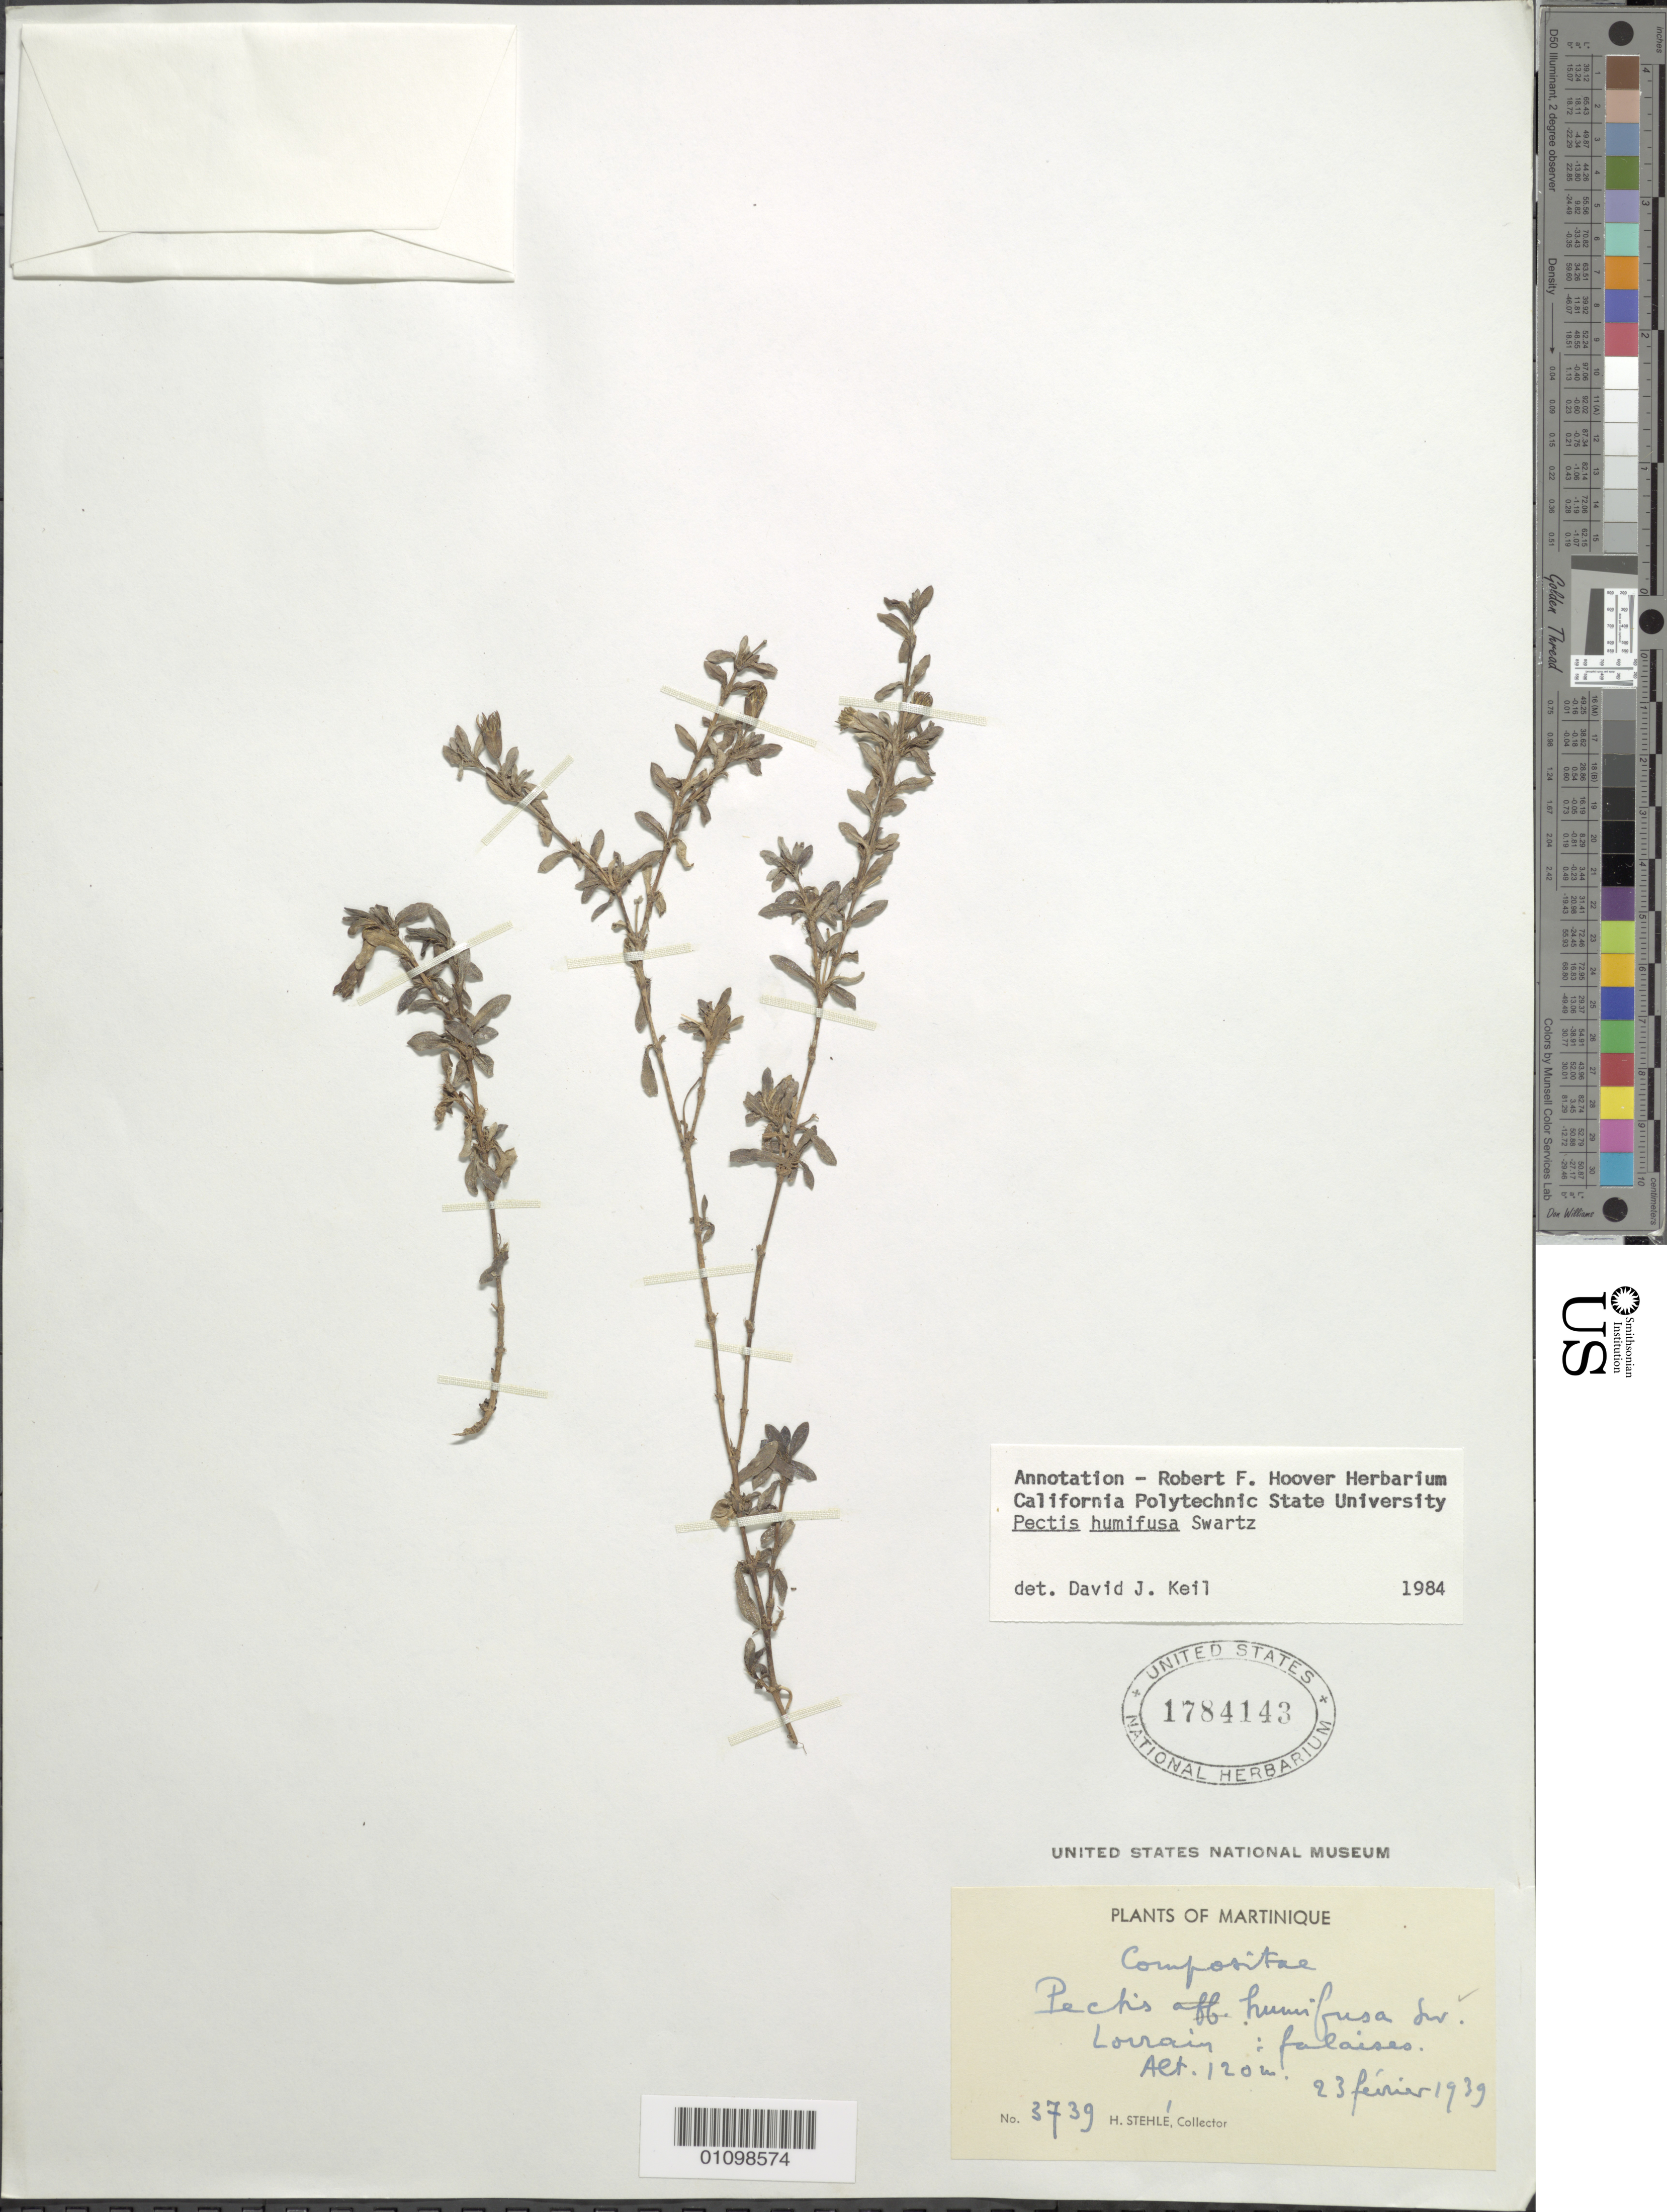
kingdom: Plantae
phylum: Tracheophyta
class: Magnoliopsida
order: Asterales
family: Asteraceae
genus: Pectis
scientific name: Pectis humifusa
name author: Sw.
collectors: H. Stehlé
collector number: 3739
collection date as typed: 23 Feb 1939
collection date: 1939-02-23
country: Martinique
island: Martinique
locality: Lorrain falaises.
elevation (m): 120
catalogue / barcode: US 1784143